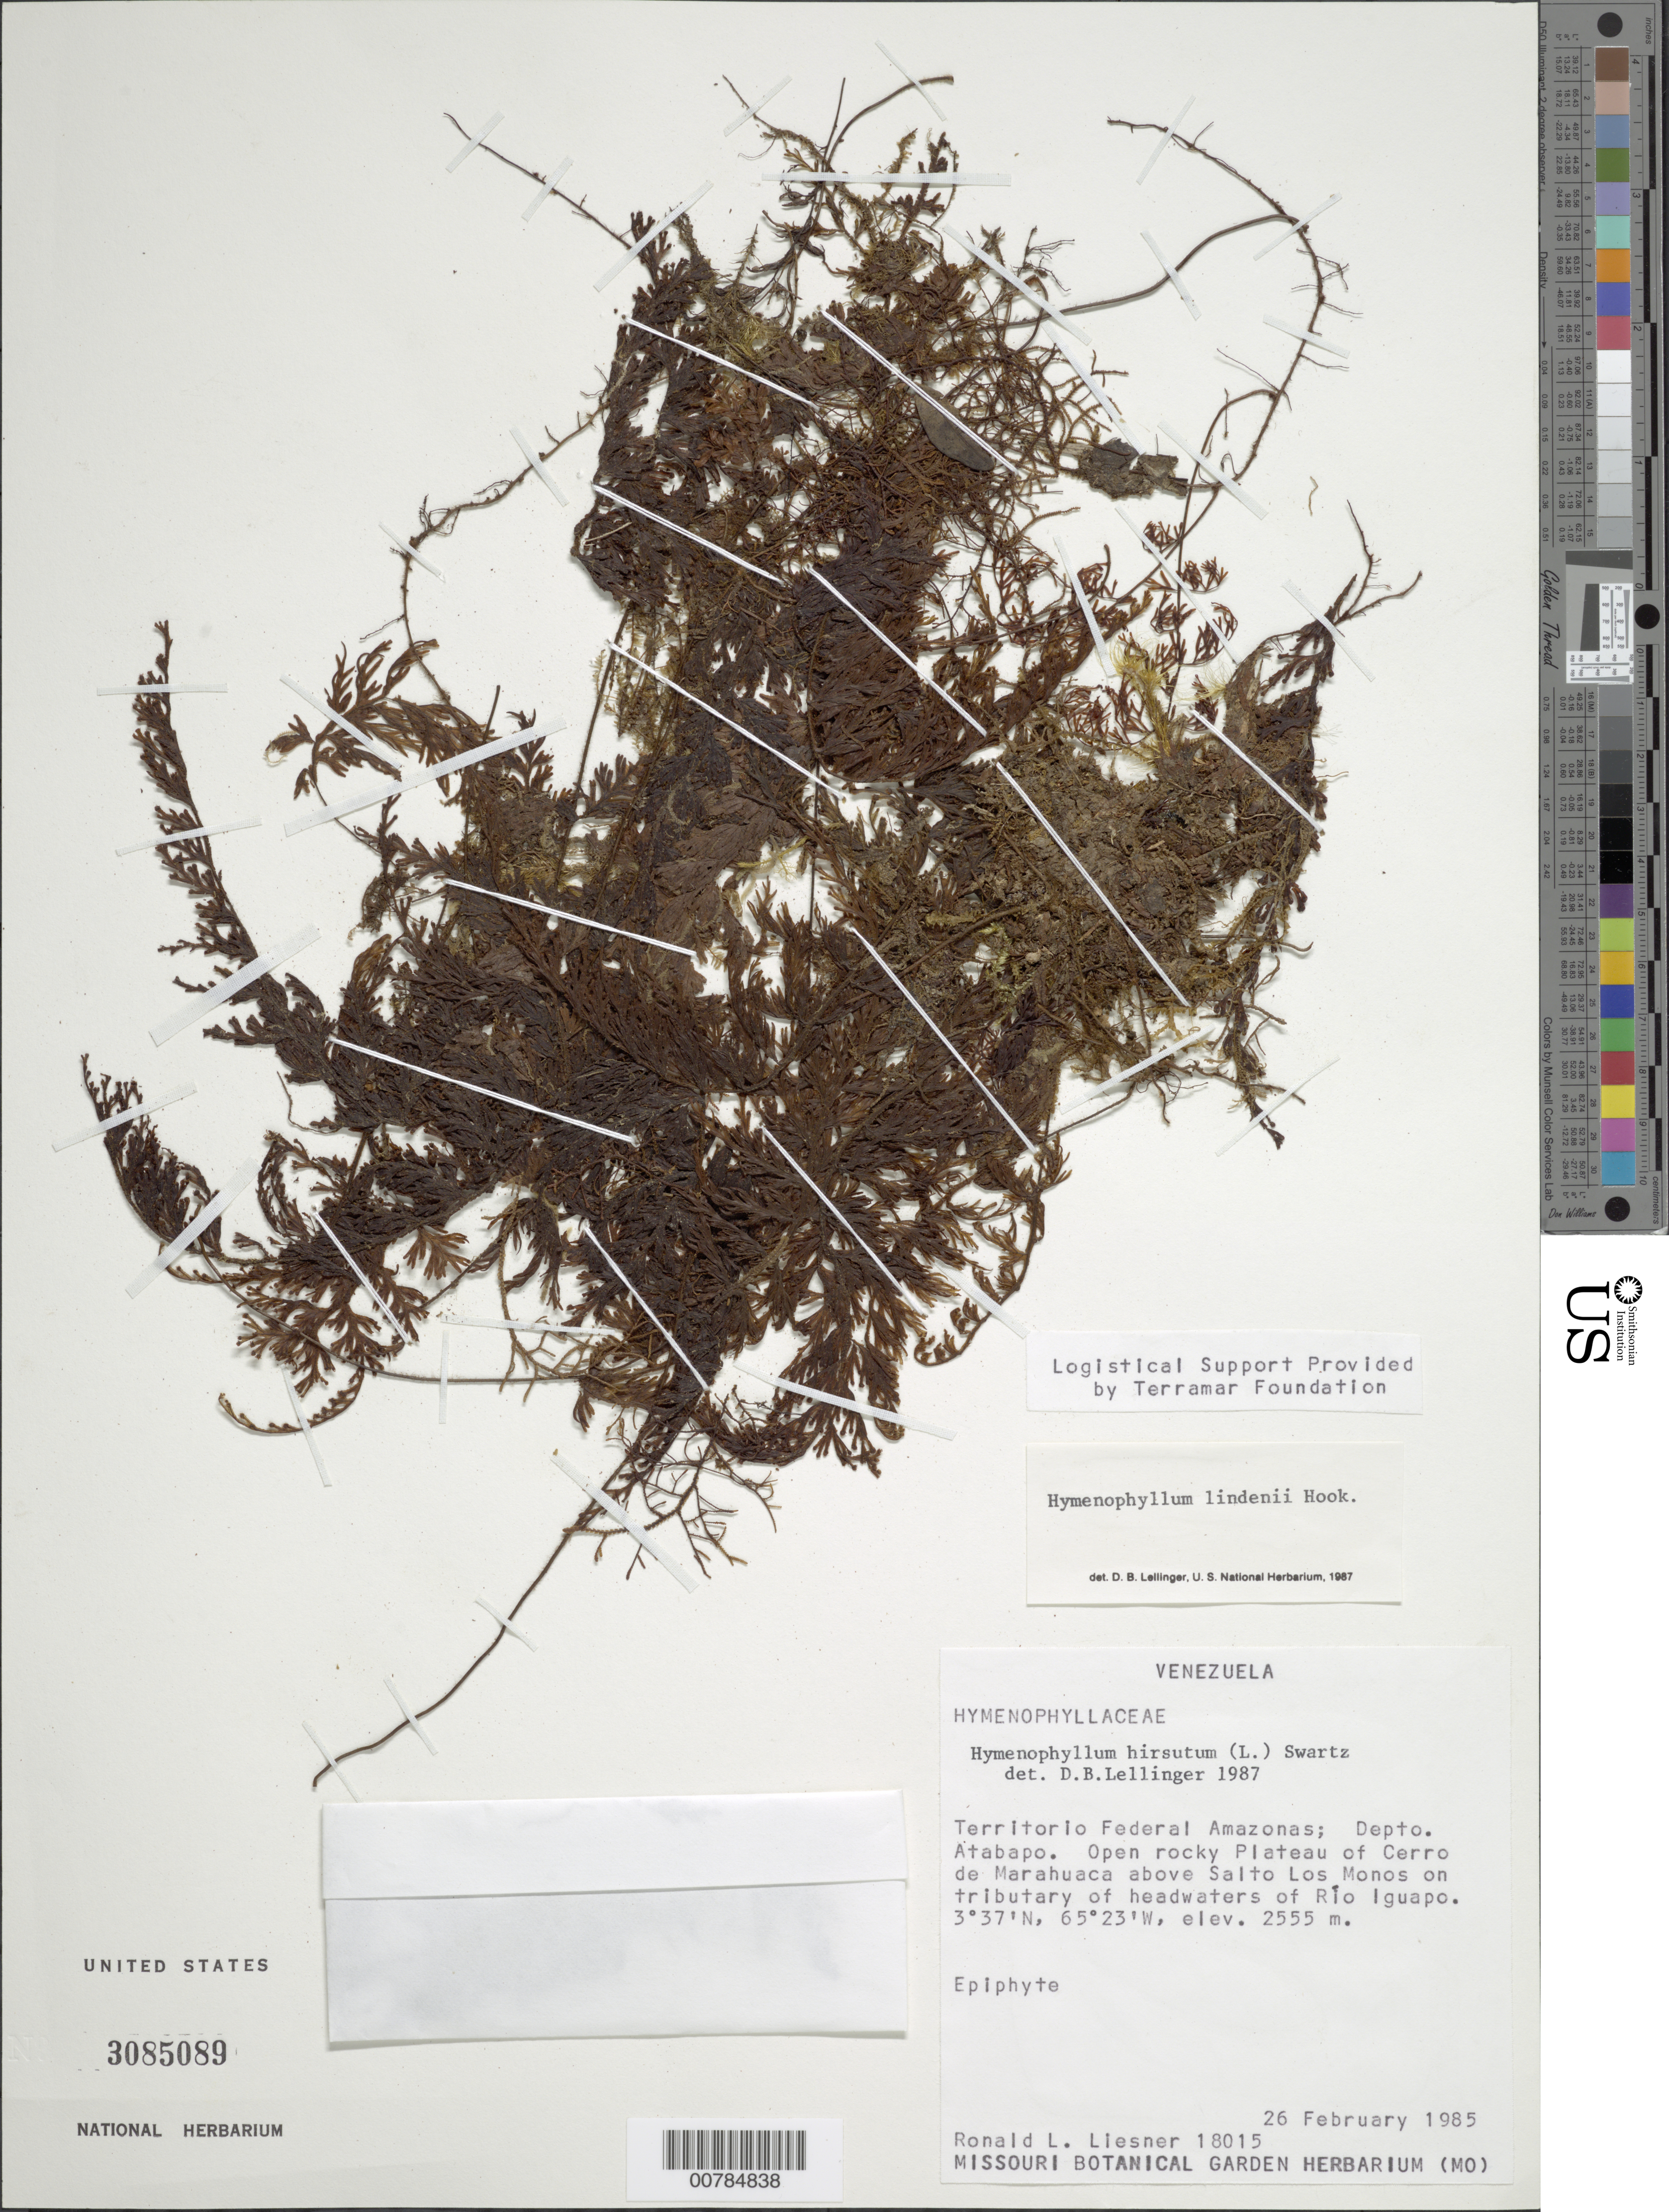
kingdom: Plantae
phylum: Tracheophyta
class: Polypodiopsida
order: Hymenophyllales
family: Hymenophyllaceae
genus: Hymenophyllum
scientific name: Hymenophyllum lindenii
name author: Hook.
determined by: Lellinger, David B., (BOT), Smithsonian Institution - National Museum of Natural History (UNITED STATES)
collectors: R. L. Liesner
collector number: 18015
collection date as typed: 26-Feb-85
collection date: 1985-02-26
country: Venezuela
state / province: Amazonas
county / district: Atabapo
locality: Cerro de Marahuaca Plateau, above Salto Los Monos on trib of headwaters of Río Iguapo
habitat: Open rocky plateau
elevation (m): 2555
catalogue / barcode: US 3085089